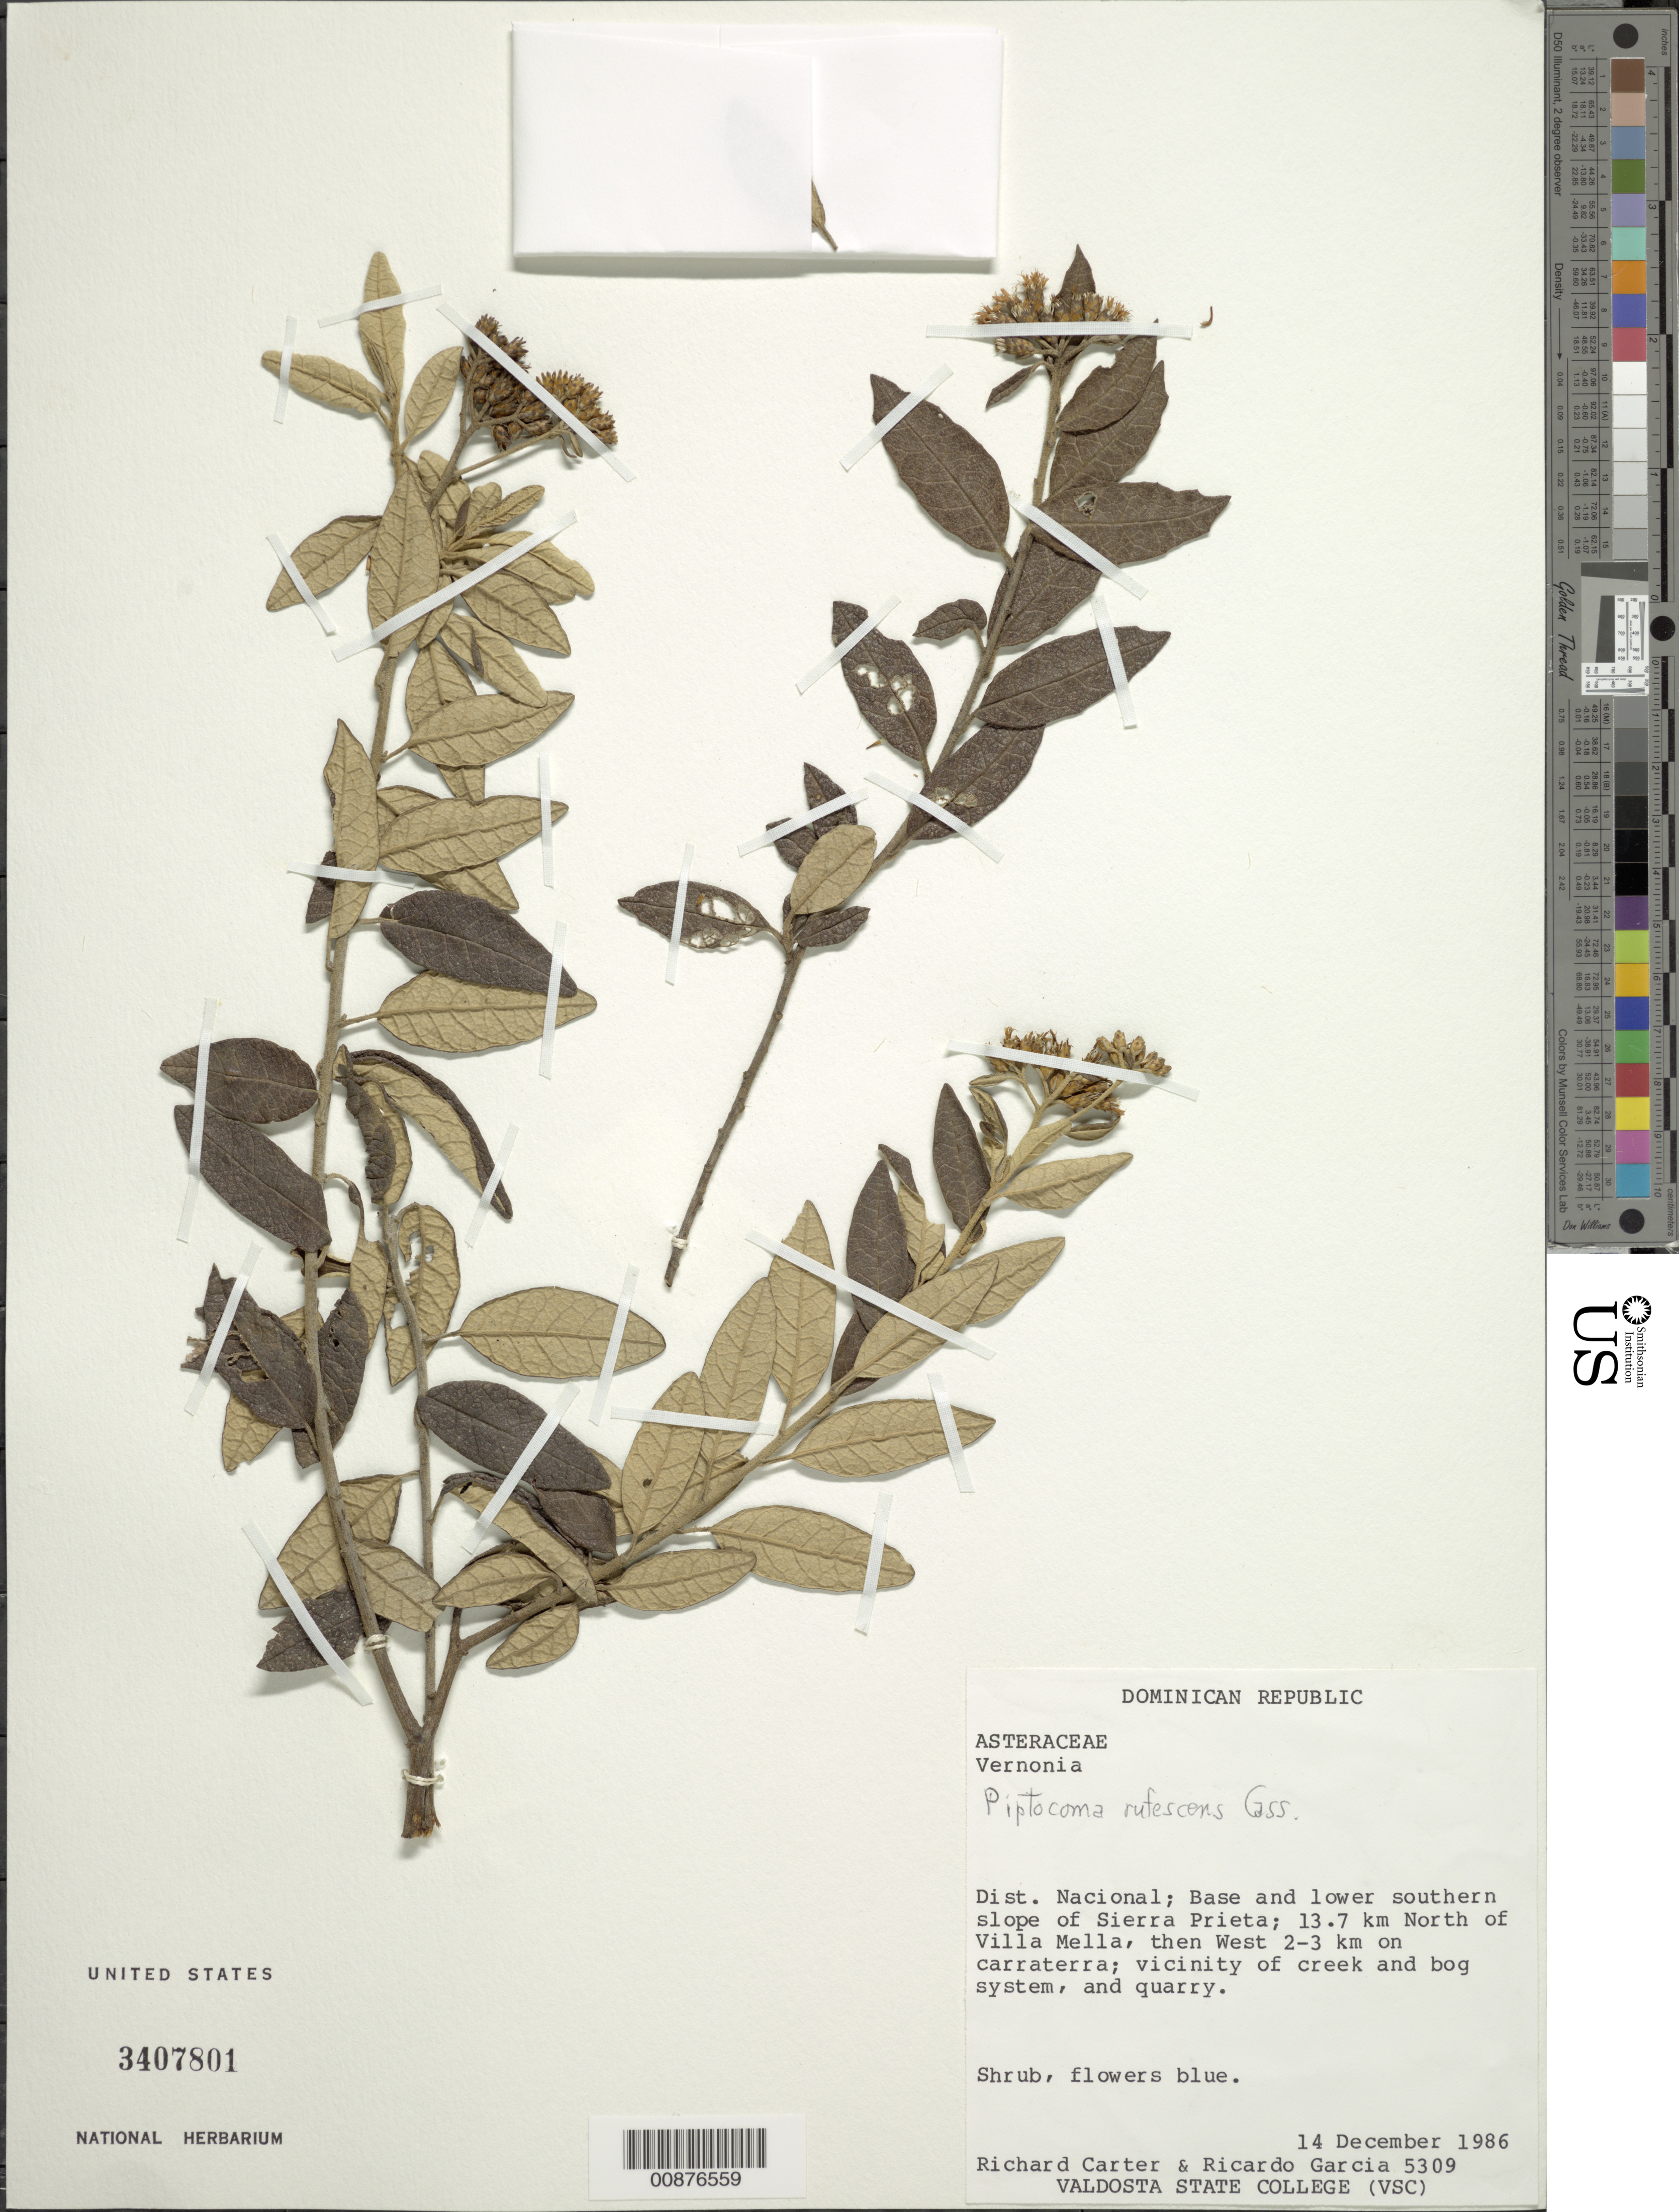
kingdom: Plantae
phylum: Tracheophyta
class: Magnoliopsida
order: Asterales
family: Asteraceae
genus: Piptocoma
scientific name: Piptocoma rufescens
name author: Cass.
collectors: R. Carter & R. Garcia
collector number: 5309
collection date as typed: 14 Dec 1986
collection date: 1986-12-14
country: Dominican Republic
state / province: Distrito Nacional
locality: Base and lower southern slope of Sierra Prieta; 13.7 km north of Villa Mella, then west 2-3 km on carraterra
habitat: On slope, vicinity of creek and bog system, an quarry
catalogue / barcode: US 3407801